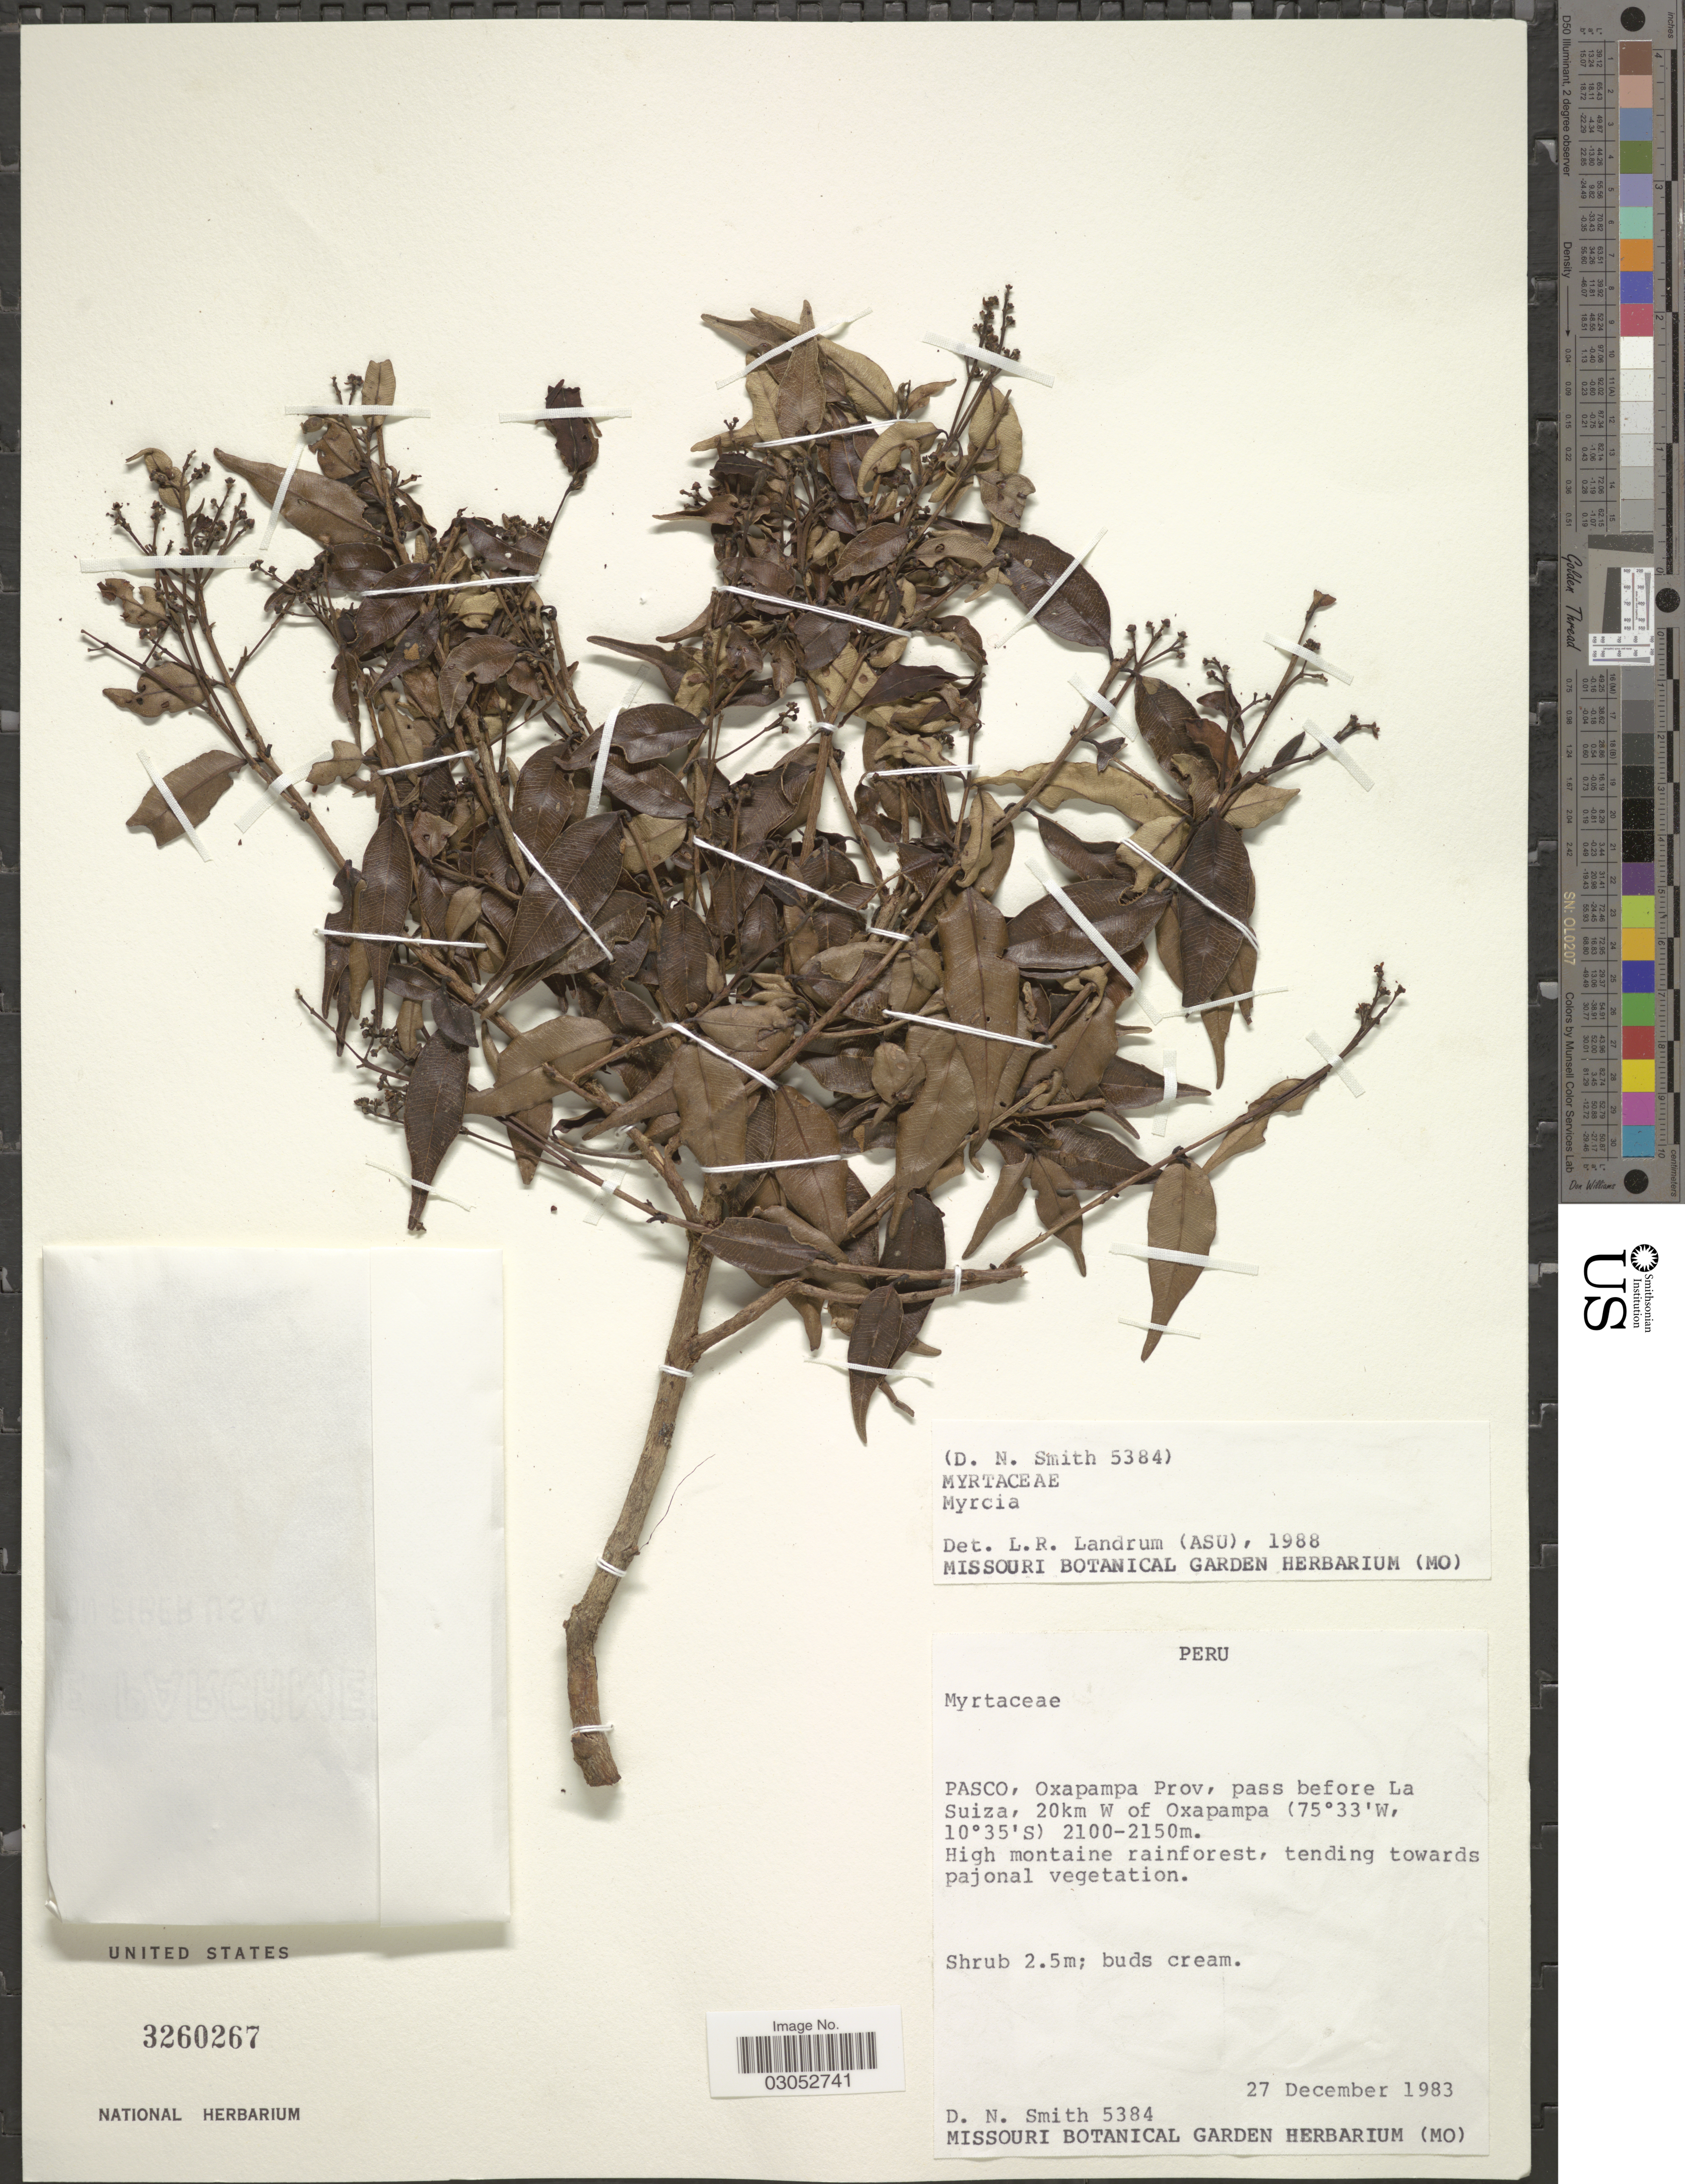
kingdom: Plantae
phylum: Tracheophyta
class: Magnoliopsida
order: Myrtales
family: Myrtaceae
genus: Myrcia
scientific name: Myrcia sp.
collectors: D. Smith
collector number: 5384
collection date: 1983-12-27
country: Peru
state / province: Pasco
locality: Oxapampa Prov, pass before La Suiza, 20km W of Oxapampa.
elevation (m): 2100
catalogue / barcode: US 3260267